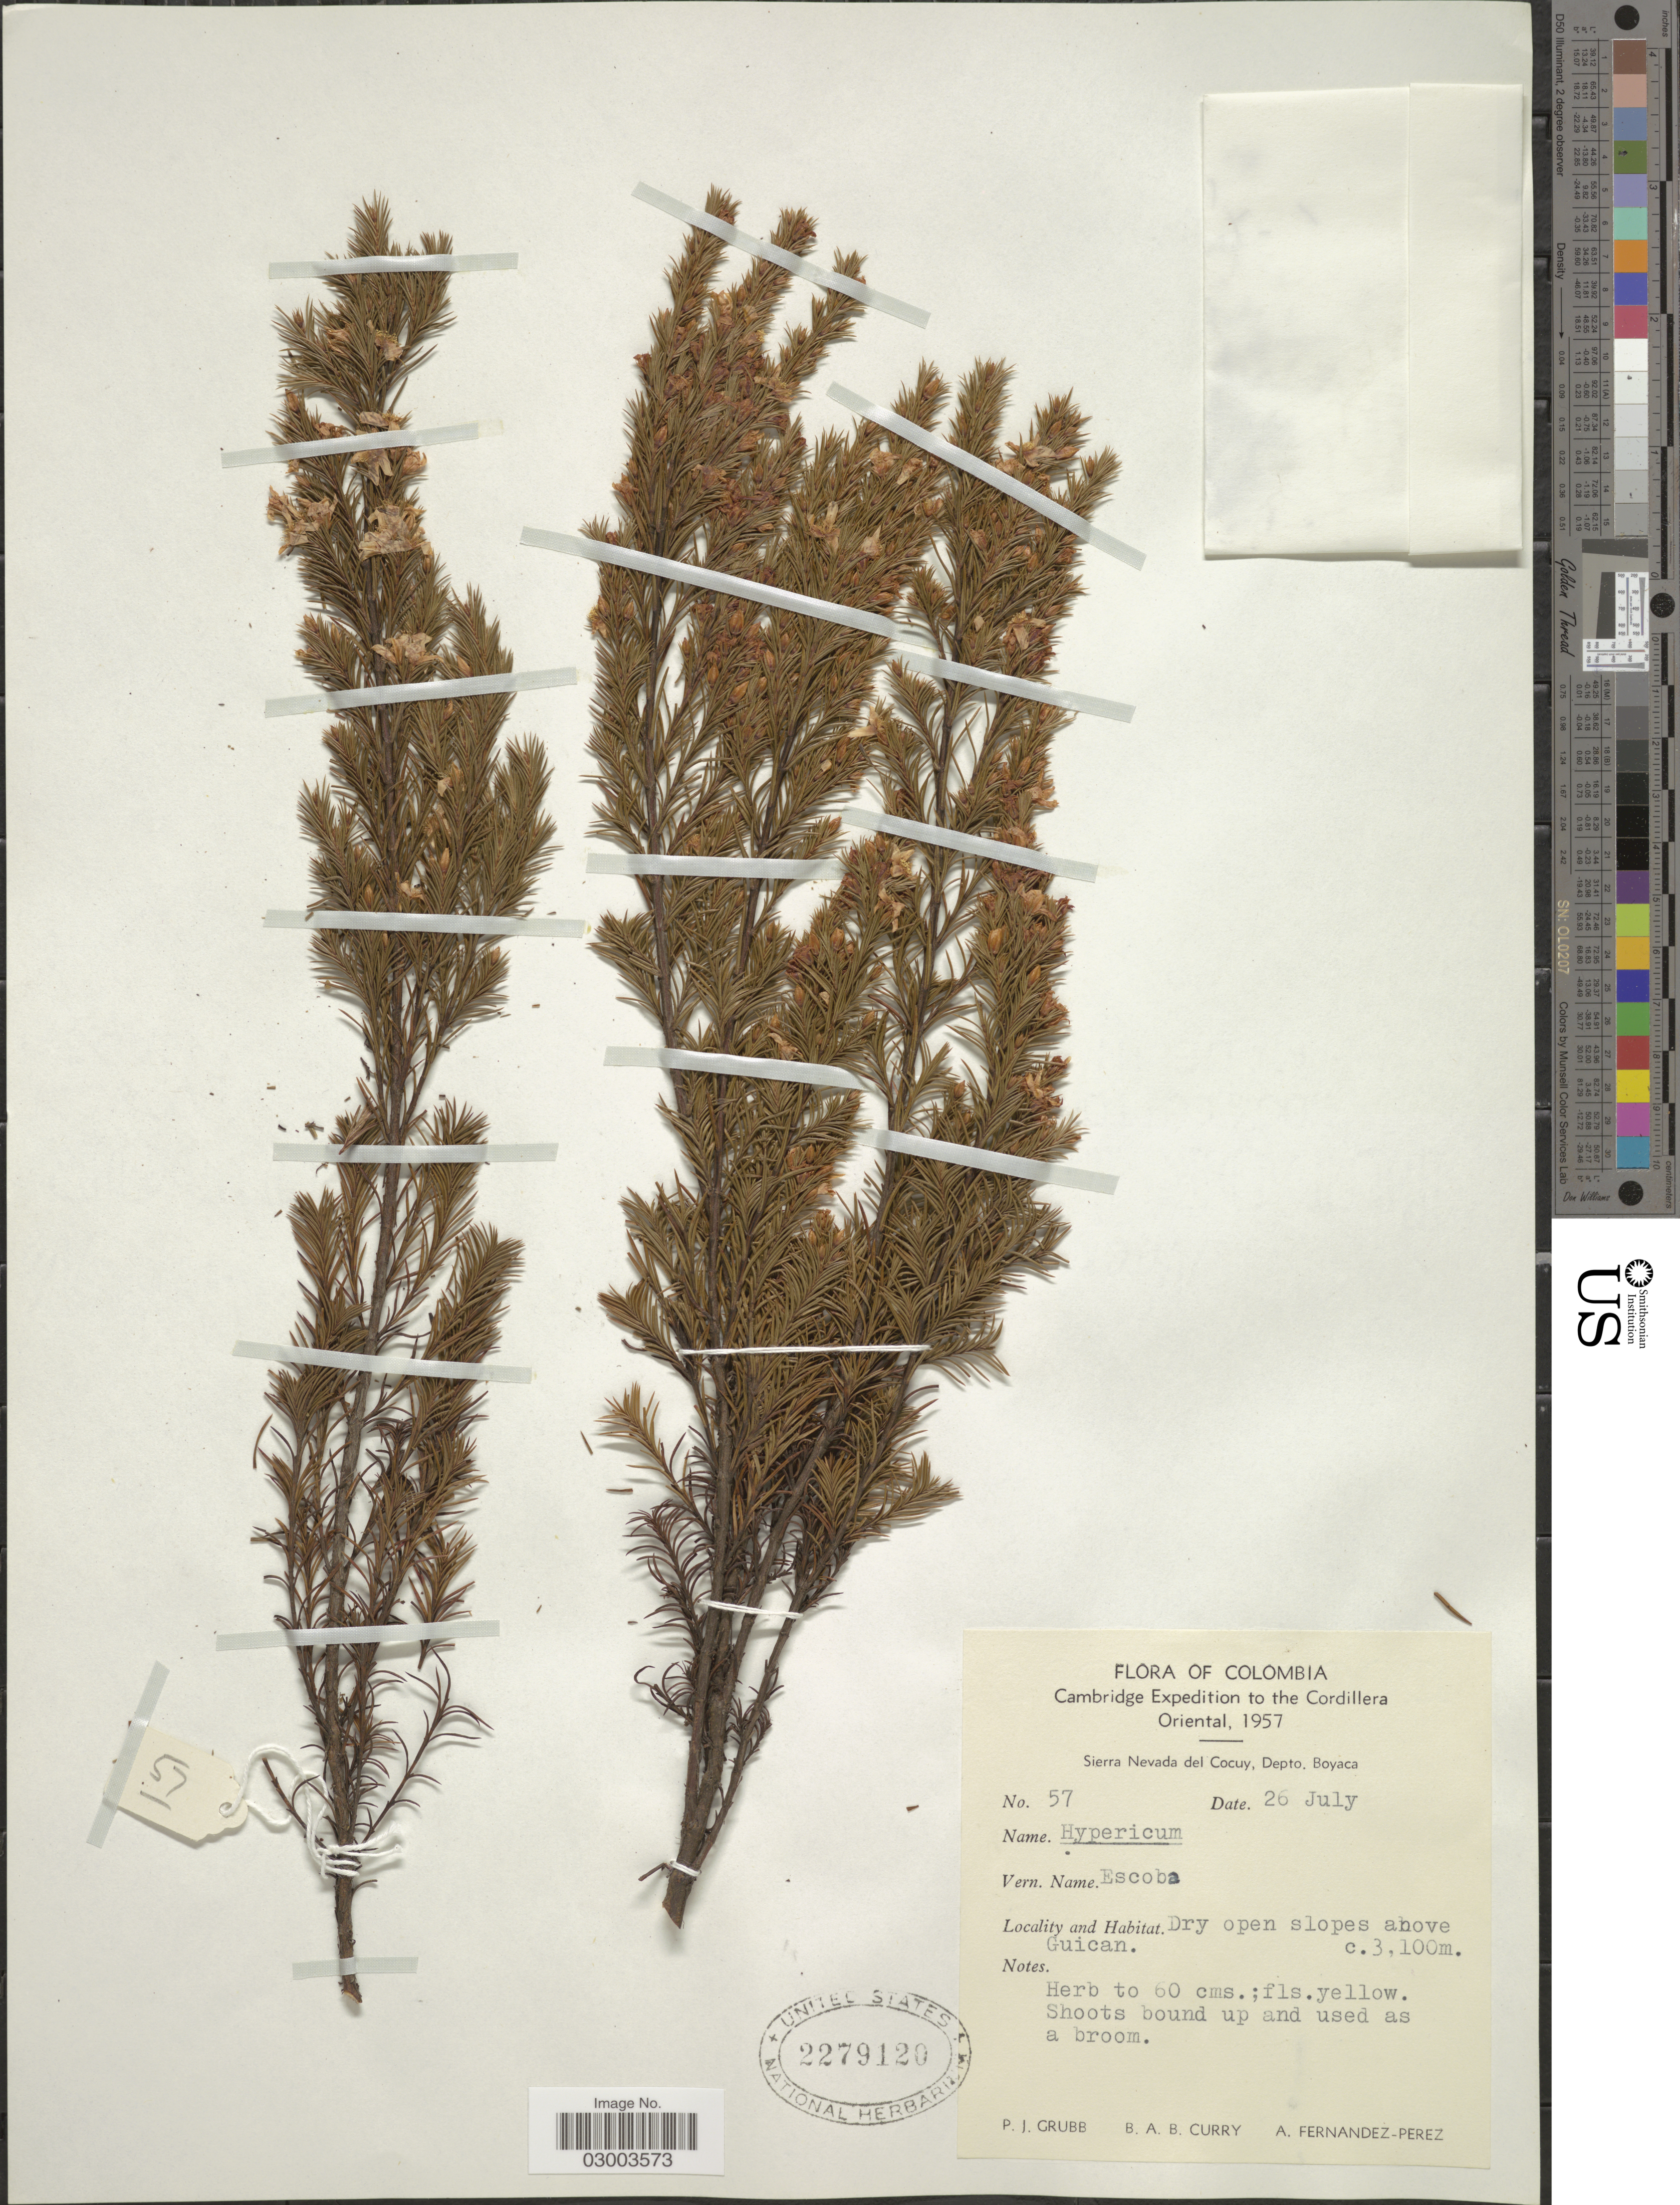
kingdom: Plantae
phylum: Tracheophyta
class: Magnoliopsida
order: Malpighiales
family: Hypericaceae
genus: Hypericum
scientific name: Hypericum juniperinum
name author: Kunth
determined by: Strong, Mark T., (BOT), Smithsonian Institution - National Museum of Natural History (UNITED STATES)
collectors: P. J. Grubb, B. A. B. Curry & A. Fernández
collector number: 57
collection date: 1957-07-26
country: Colombia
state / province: Boyacá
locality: Cordillera Oriental. Sierra Nevada del Cocuy, Depto. Boyaca. Dry open slopes above Guican.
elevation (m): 3100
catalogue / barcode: US 2279120